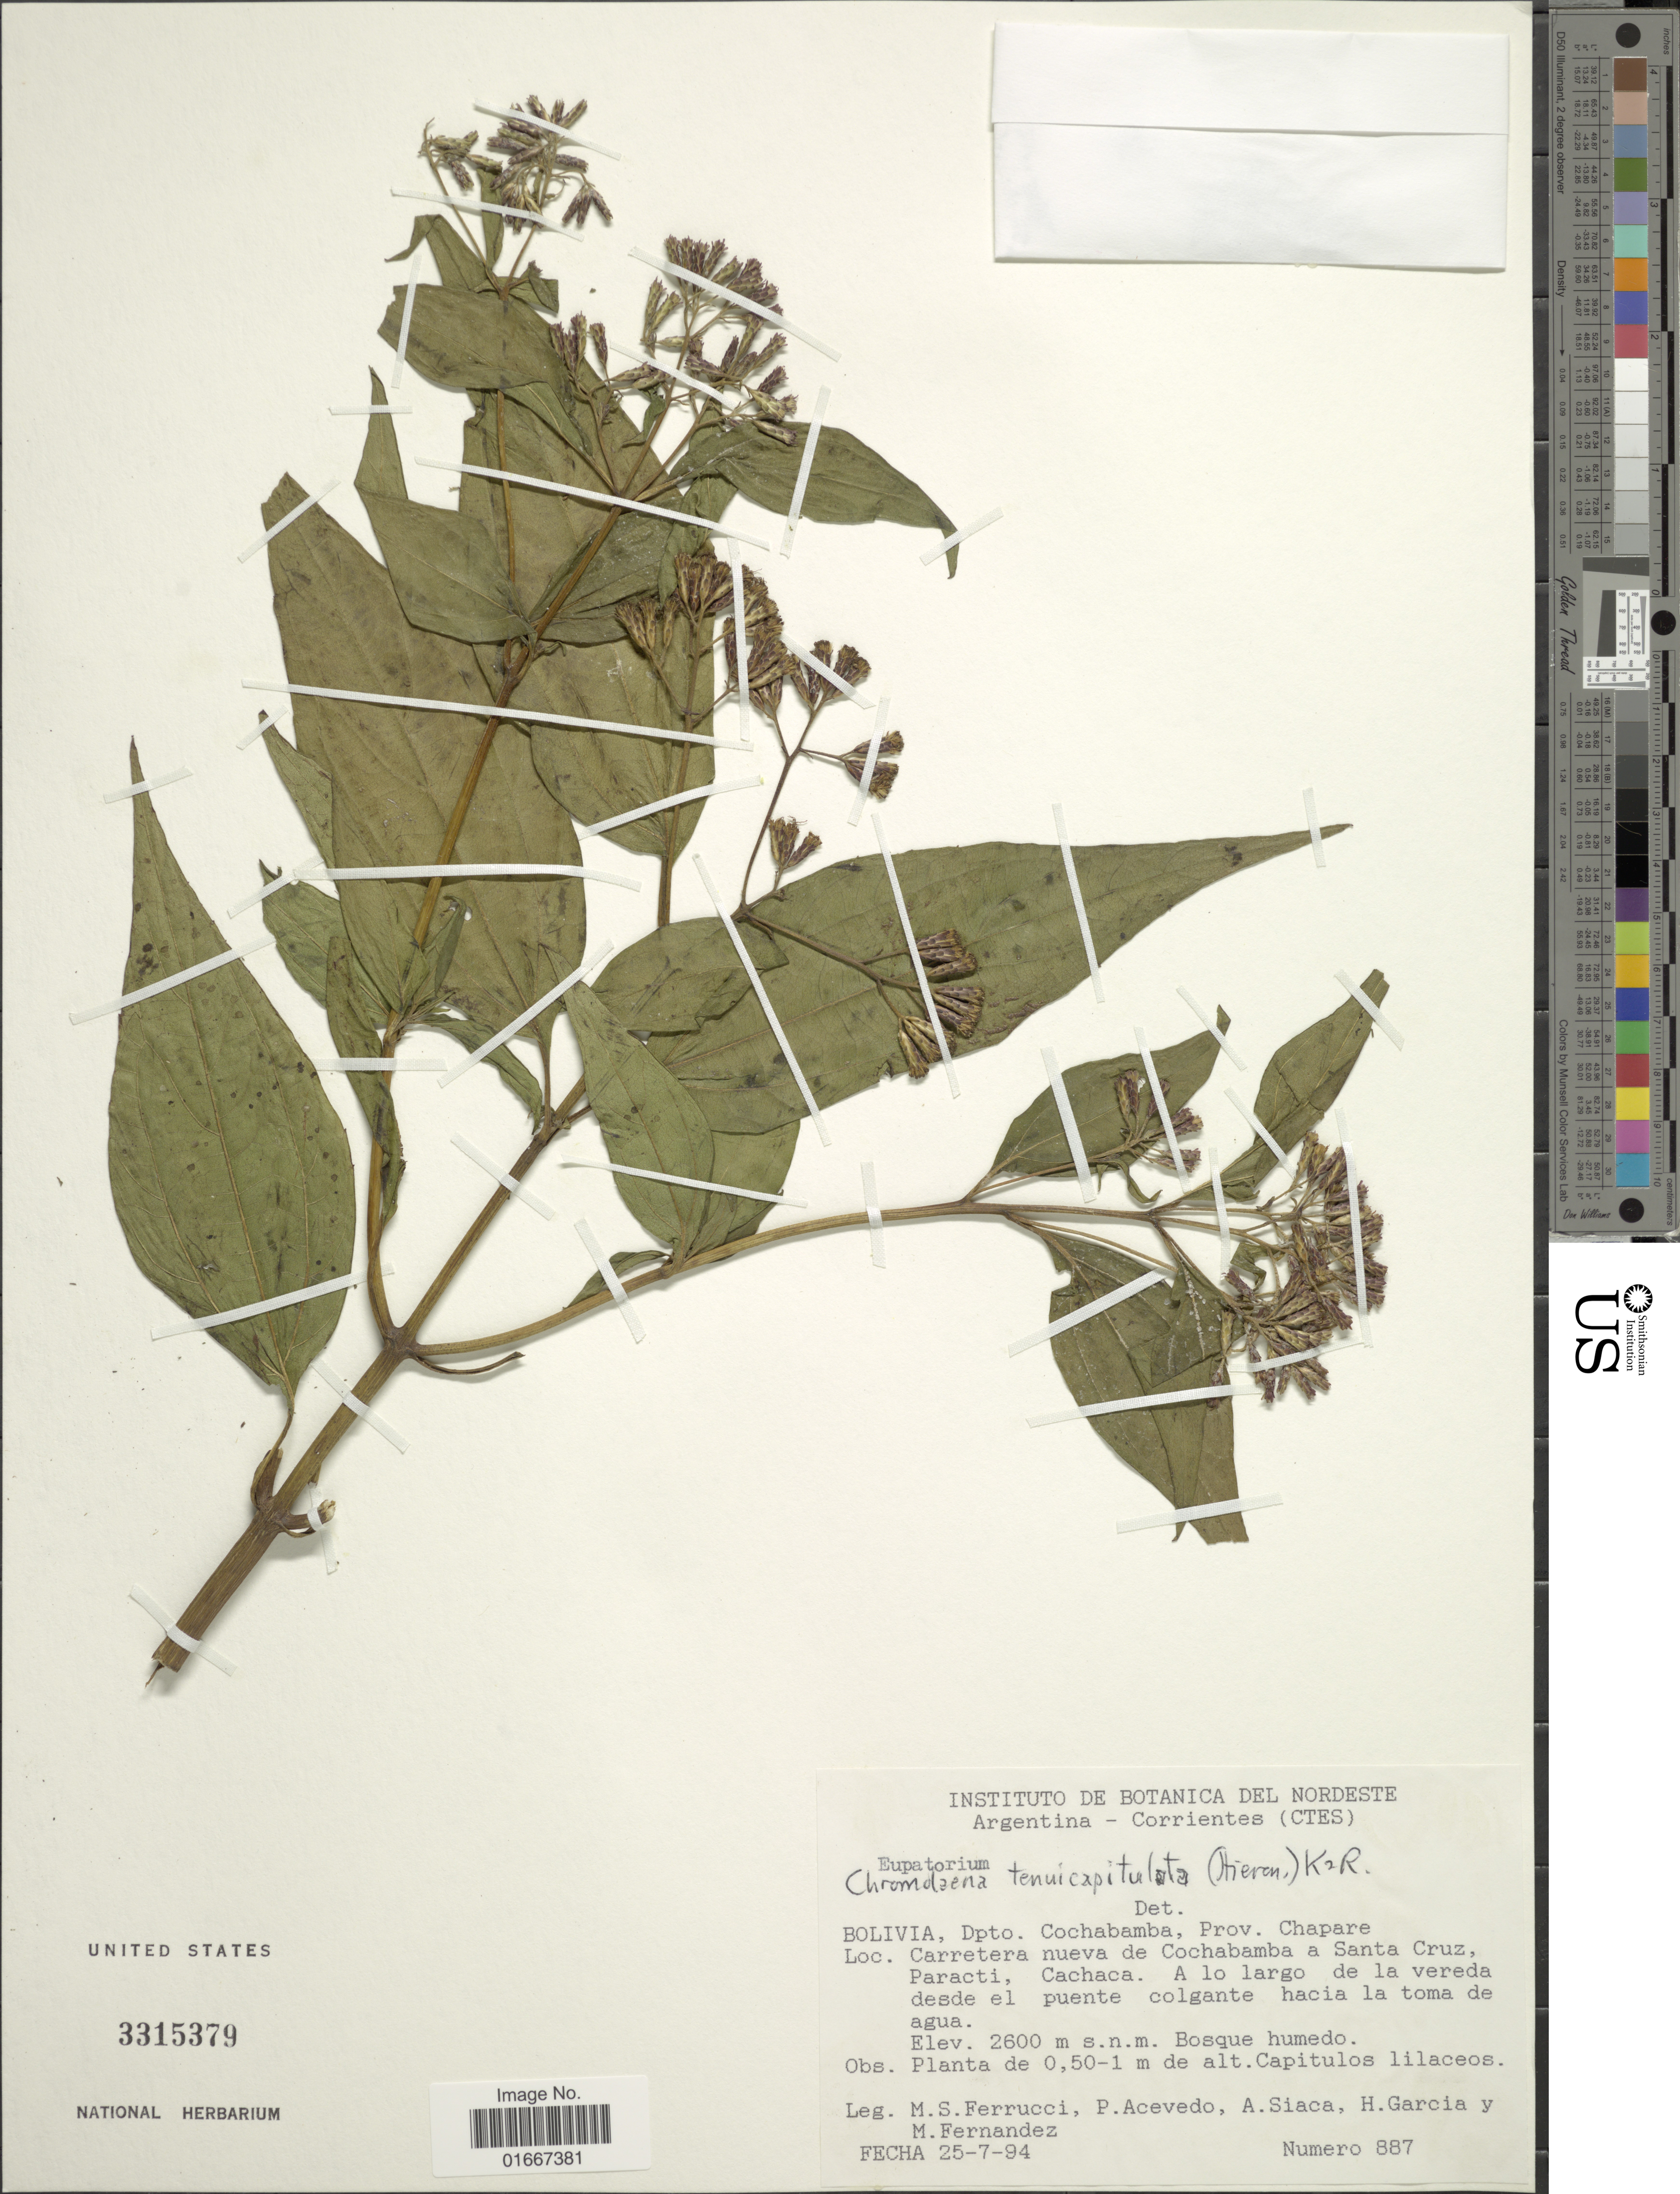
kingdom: Plantae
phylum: Tracheophyta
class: Magnoliopsida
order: Asterales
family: Asteraceae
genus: Chromolaena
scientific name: Chromolaena tenuicapitulata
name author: (Hieron.) R.M. King & H. Rob.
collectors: M. S. Ferrucci, P. Acevedo-Rodr., A. Siaca, H. Garcia & M. Fernandez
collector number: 887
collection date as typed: Transcribed d/m/y: 25/7/94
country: Bolivia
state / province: Cochabamba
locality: Prov. Chapare, Carretera nueva de Cochabamba a Santa Cruz, Paracti, Cachaca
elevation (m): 2600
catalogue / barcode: US 3315379